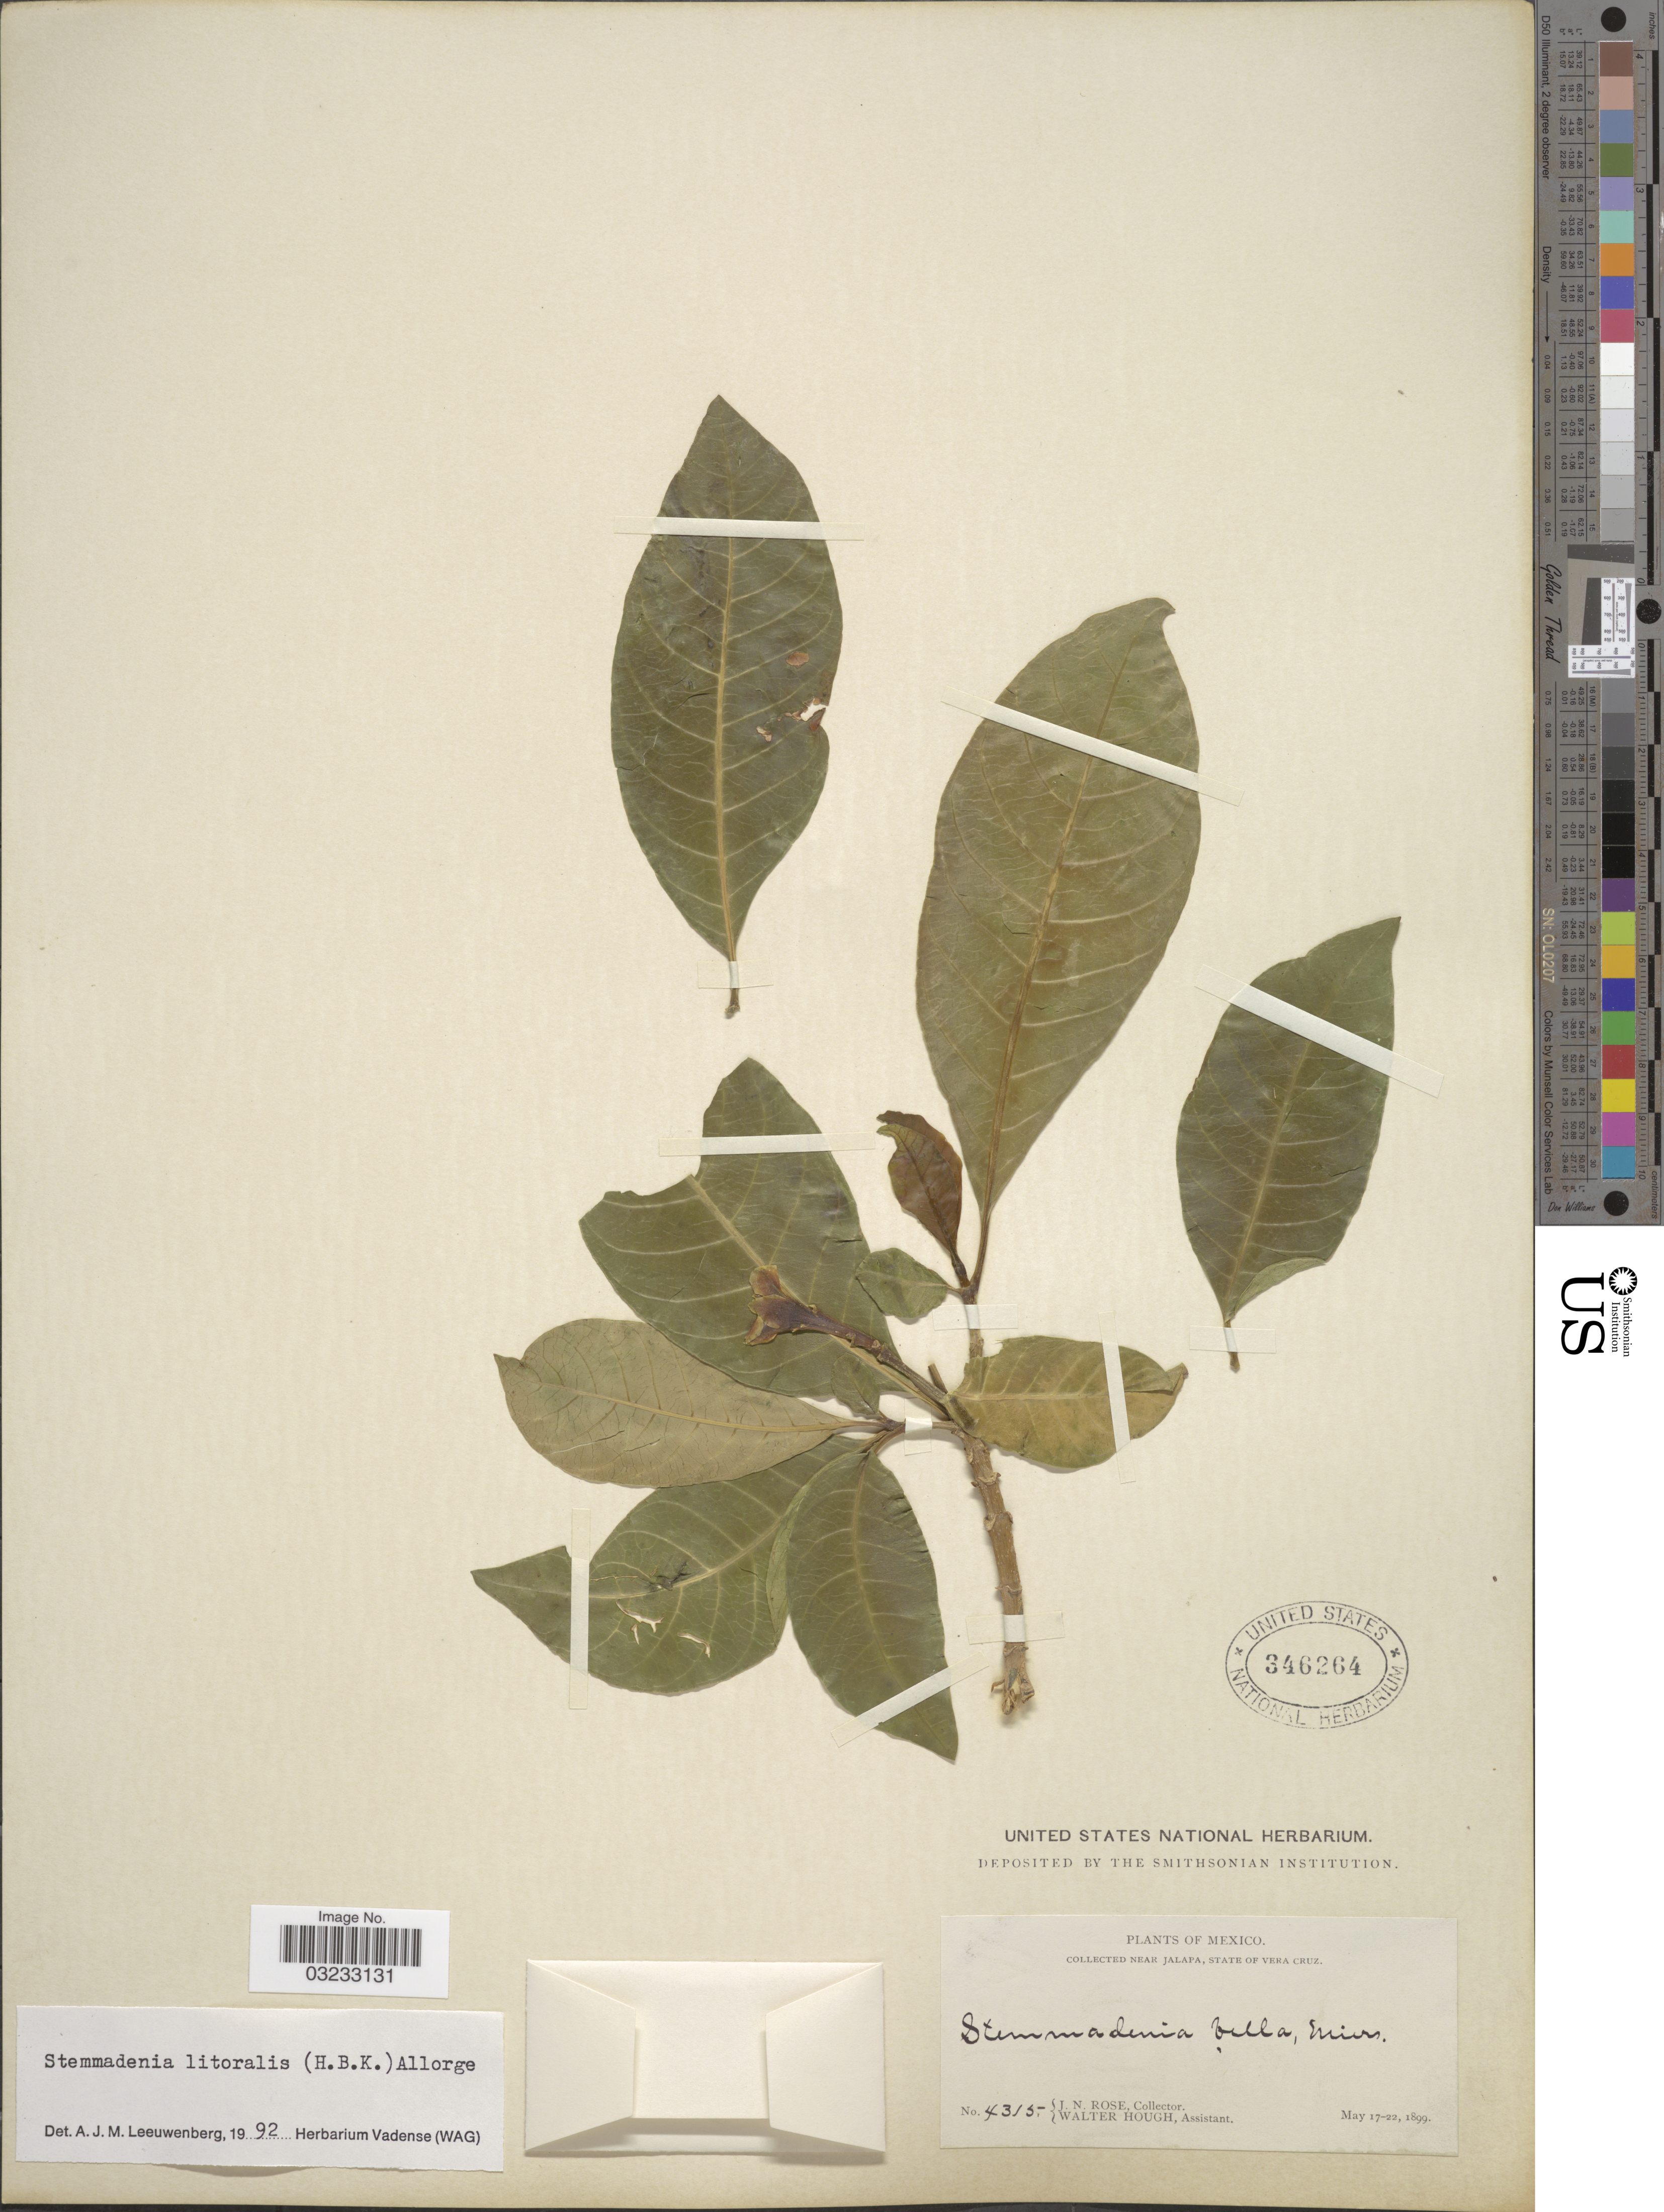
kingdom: Plantae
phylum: Tracheophyta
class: Magnoliopsida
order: Gentianales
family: Apocynaceae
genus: Stemmadenia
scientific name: Stemmadenia litoralis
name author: (Kunth) L. Allorge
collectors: J. N. Rose & W. Hough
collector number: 4315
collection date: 1899-05-17/1899-05-22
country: Mexico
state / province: Veracruz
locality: Near Jalapa, Vera Cruz.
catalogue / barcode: US 346264